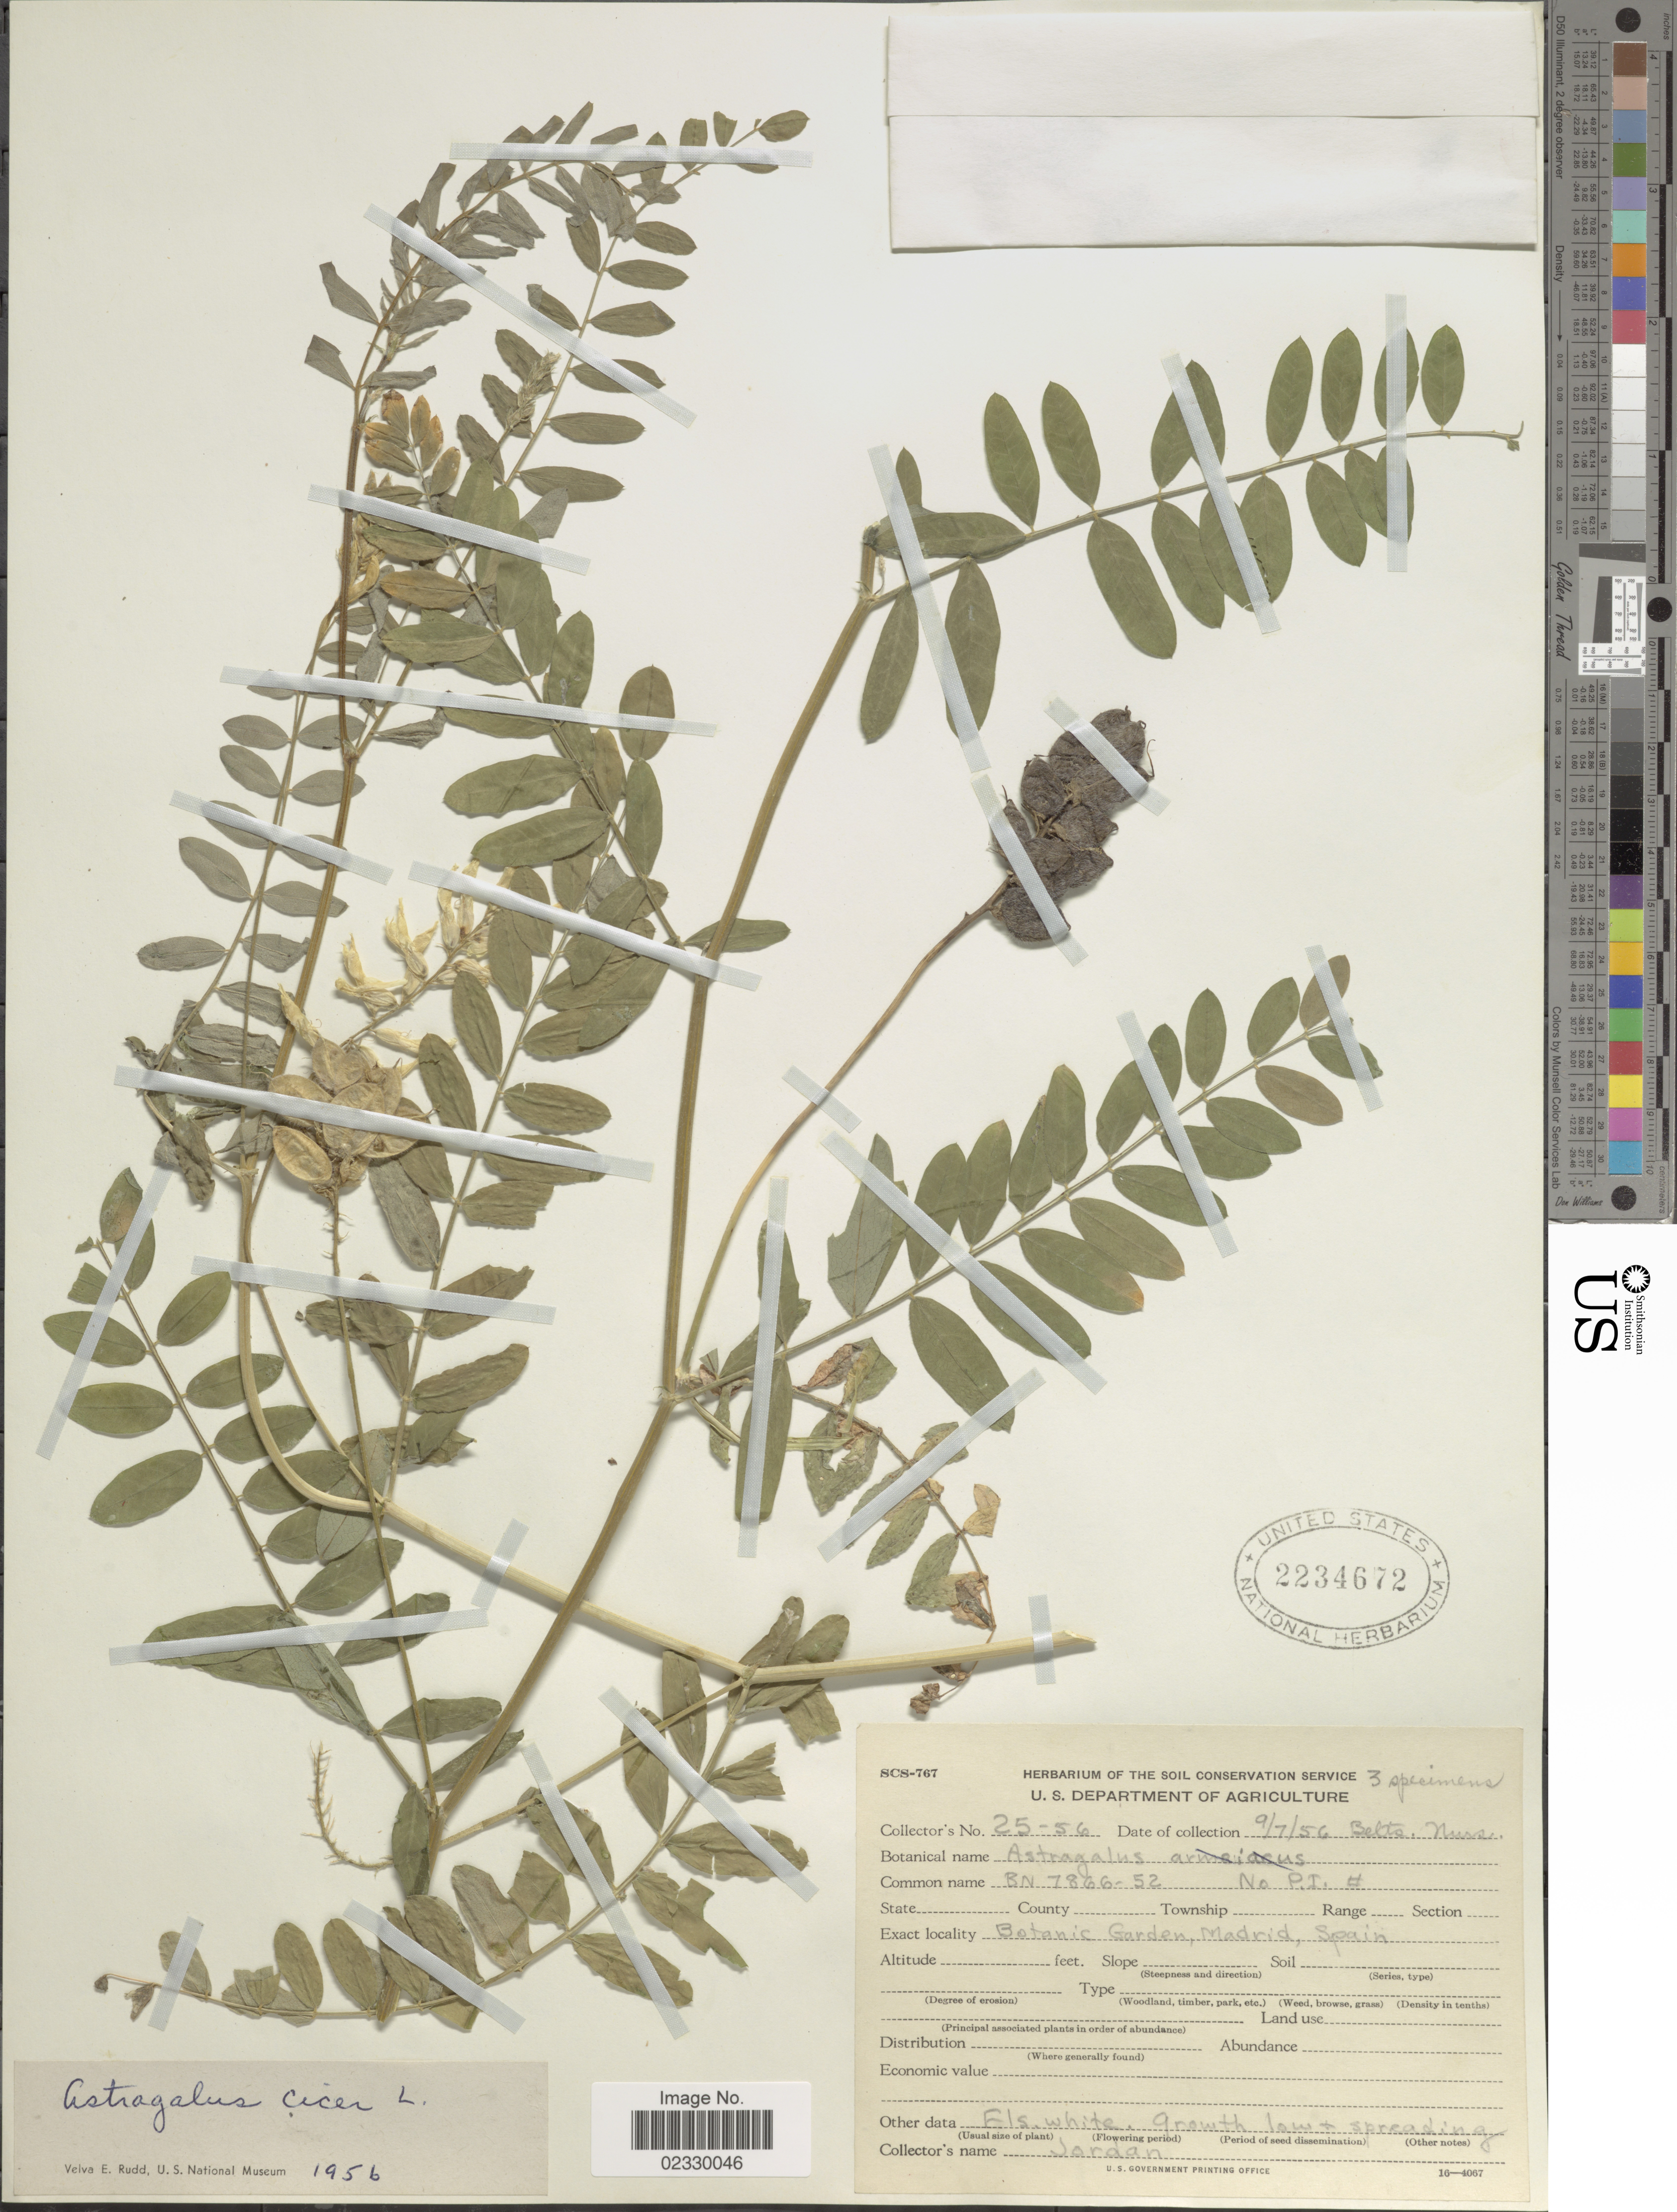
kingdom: Plantae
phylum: Tracheophyta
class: Magnoliopsida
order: Fabales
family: Fabaceae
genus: Astragalus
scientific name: Astragalus cicer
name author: L.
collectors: -. Jordan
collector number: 25-56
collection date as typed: Transcribed d/m/y: 7/9/56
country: Spain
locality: Botanic Garden, Madrid, Spain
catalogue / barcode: US 2234672